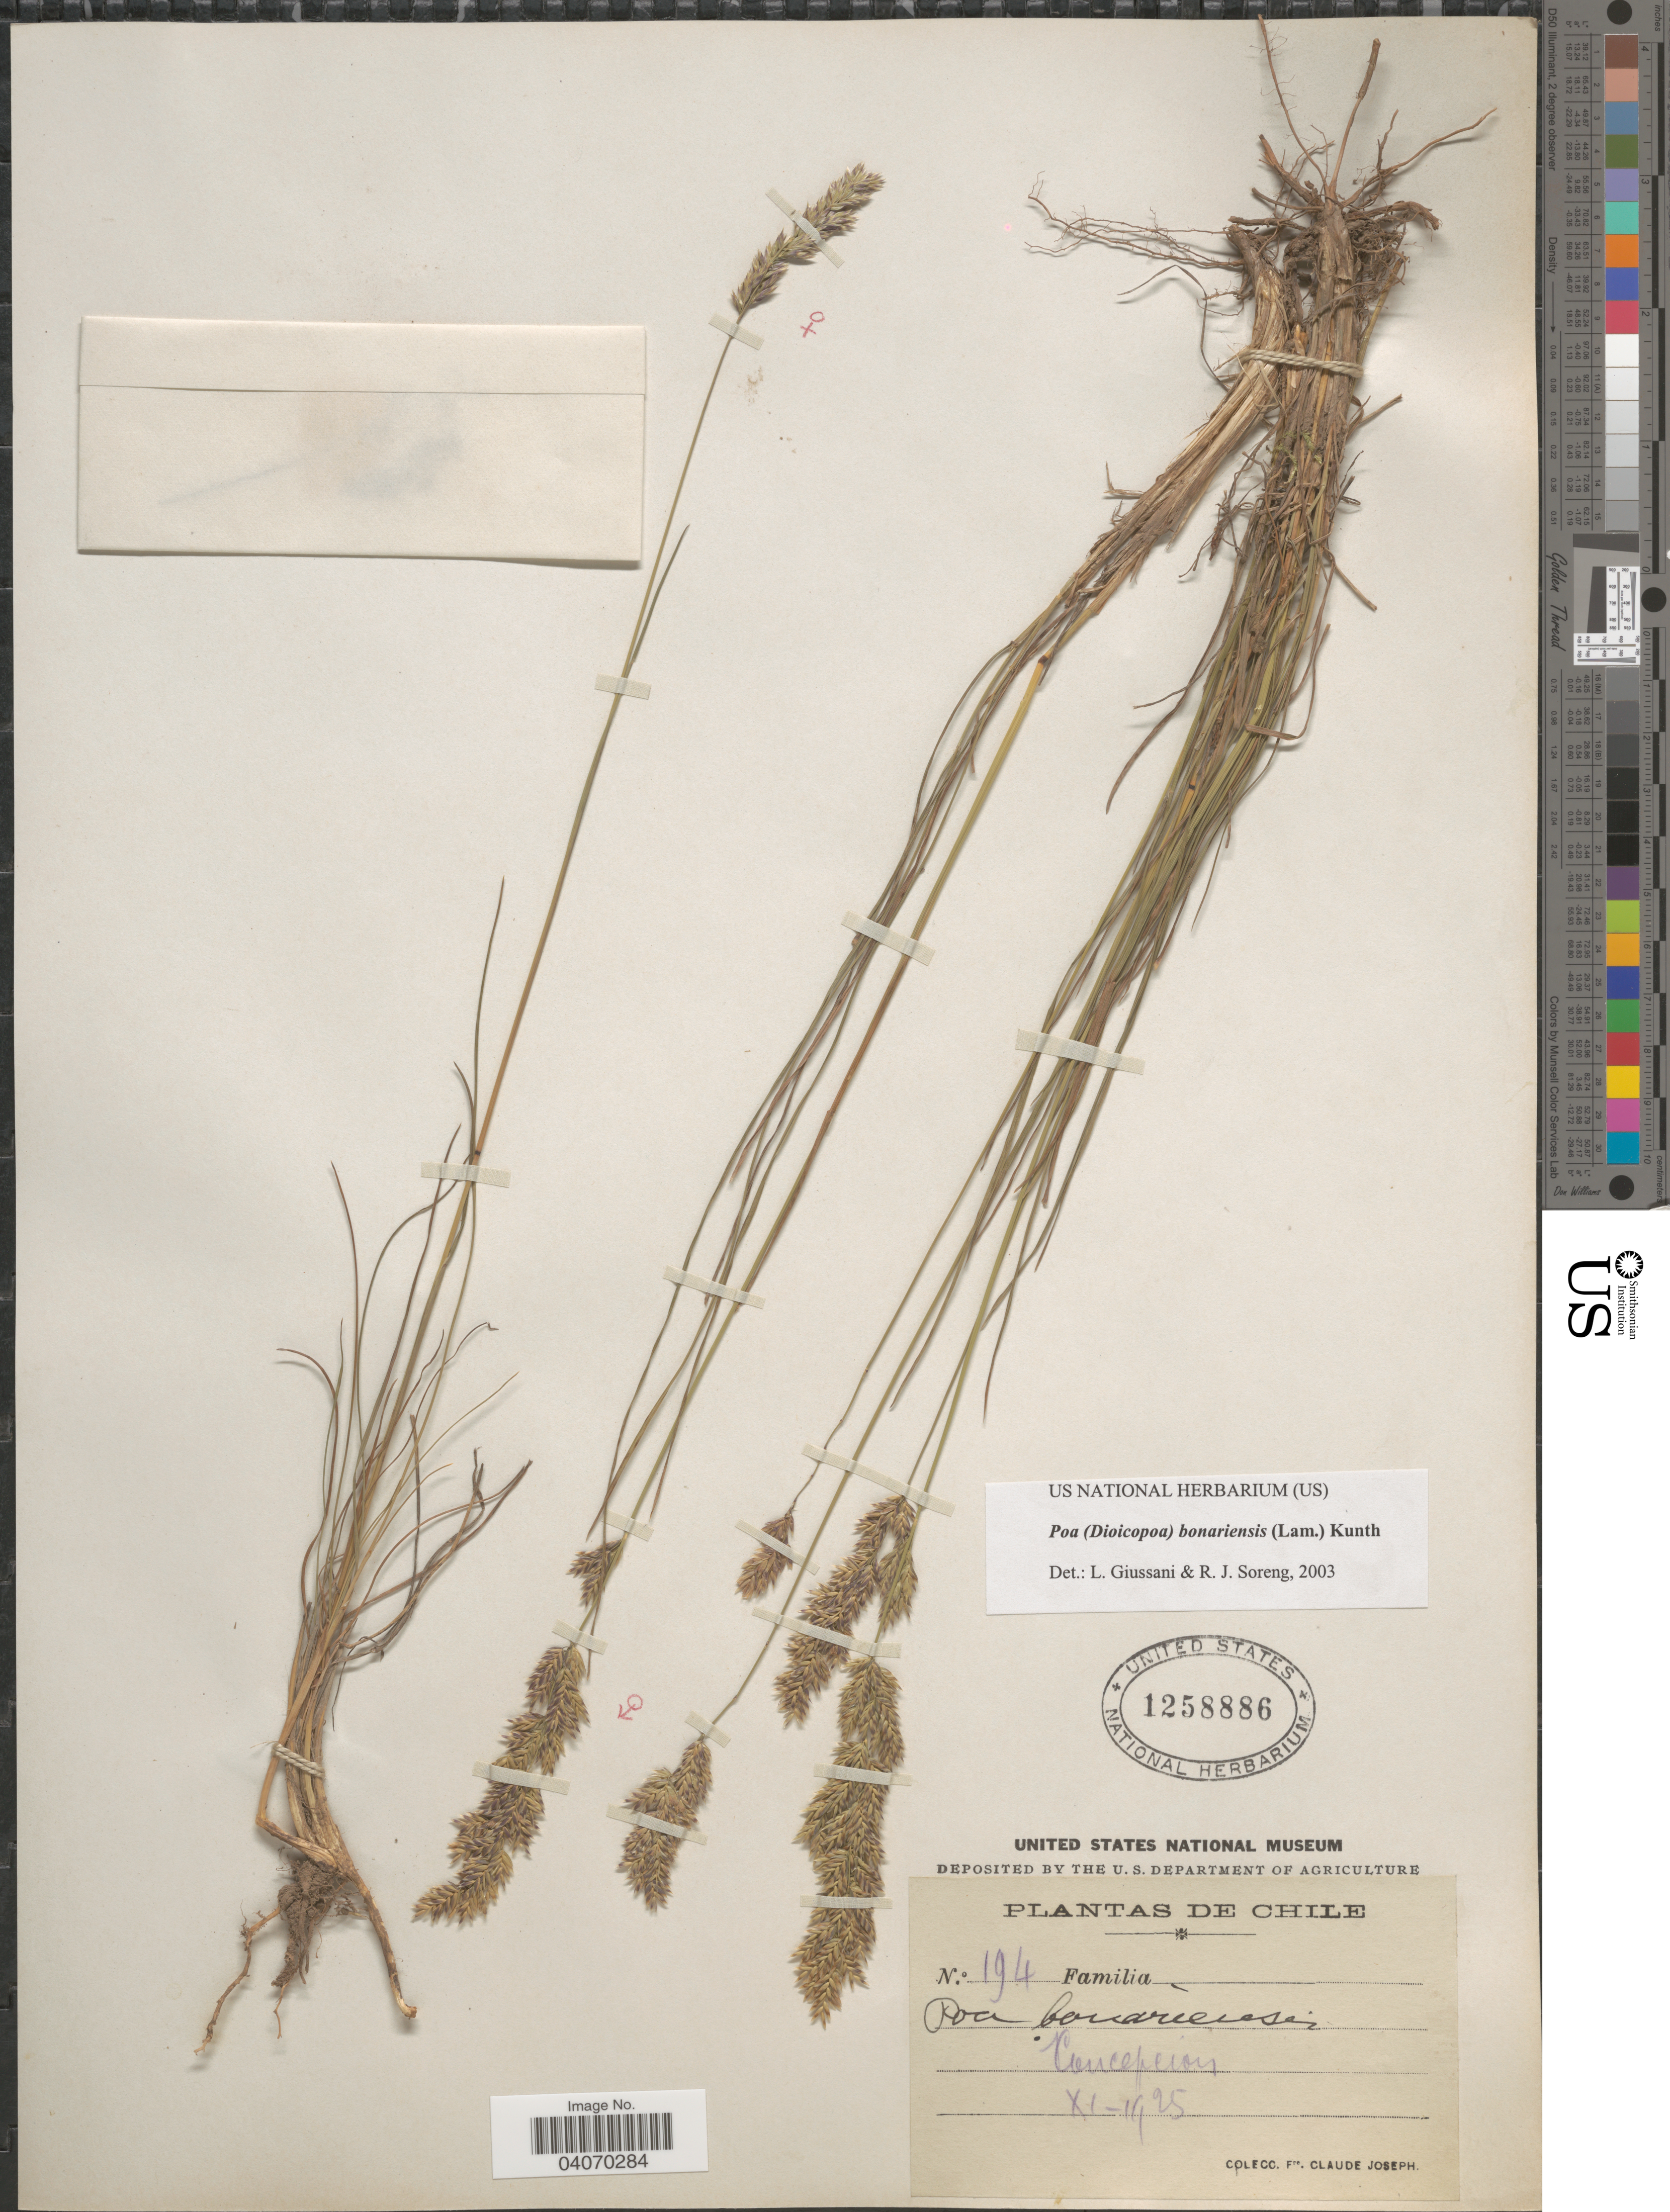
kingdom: Plantae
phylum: Tracheophyta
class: Liliopsida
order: Poales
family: Poaceae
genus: Poa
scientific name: Poa bonariensis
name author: (Lam.) Kunth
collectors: Bro. Claude-Joseph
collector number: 194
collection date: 1925-11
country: Chile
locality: Concepcion.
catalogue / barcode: US 1258886